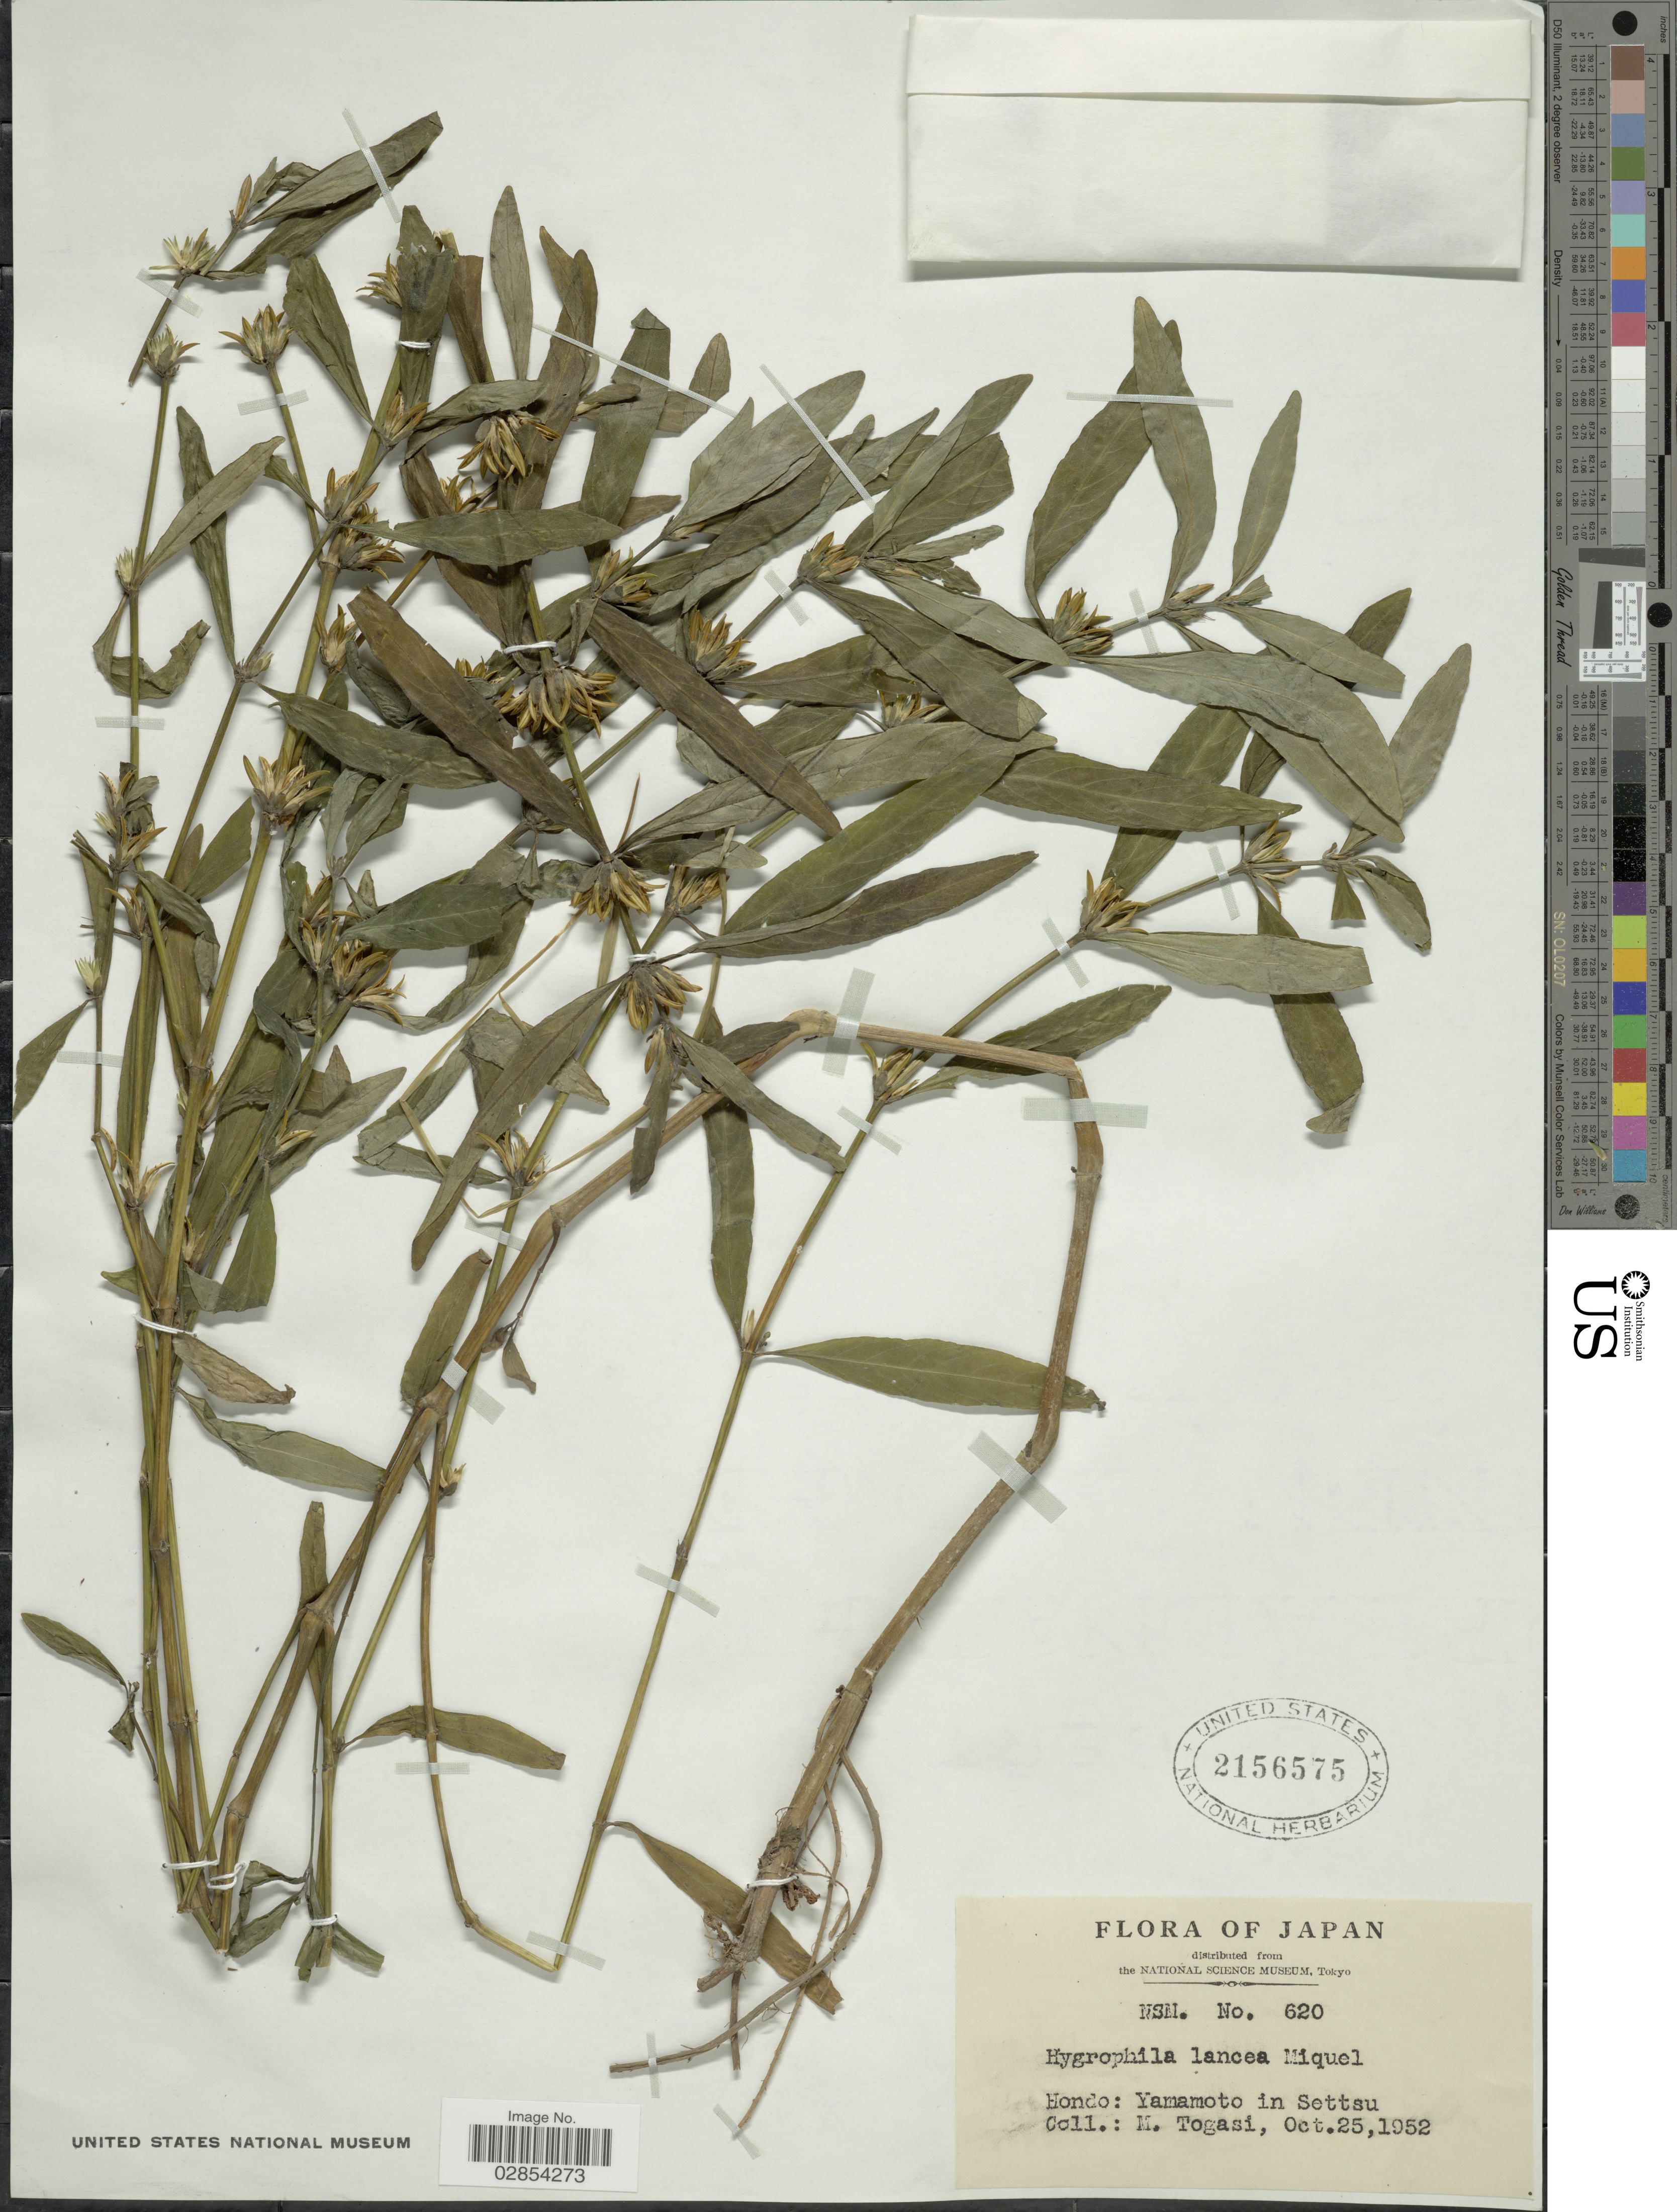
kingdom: Plantae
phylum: Tracheophyta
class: Magnoliopsida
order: Lamiales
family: Acanthaceae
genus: Hygrophila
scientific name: Hygrophila lancea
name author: Miq.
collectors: M. Togasi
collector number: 620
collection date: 1952-10-25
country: Japan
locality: Hondo: Yamamoto in Settsu.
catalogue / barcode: US 2156575